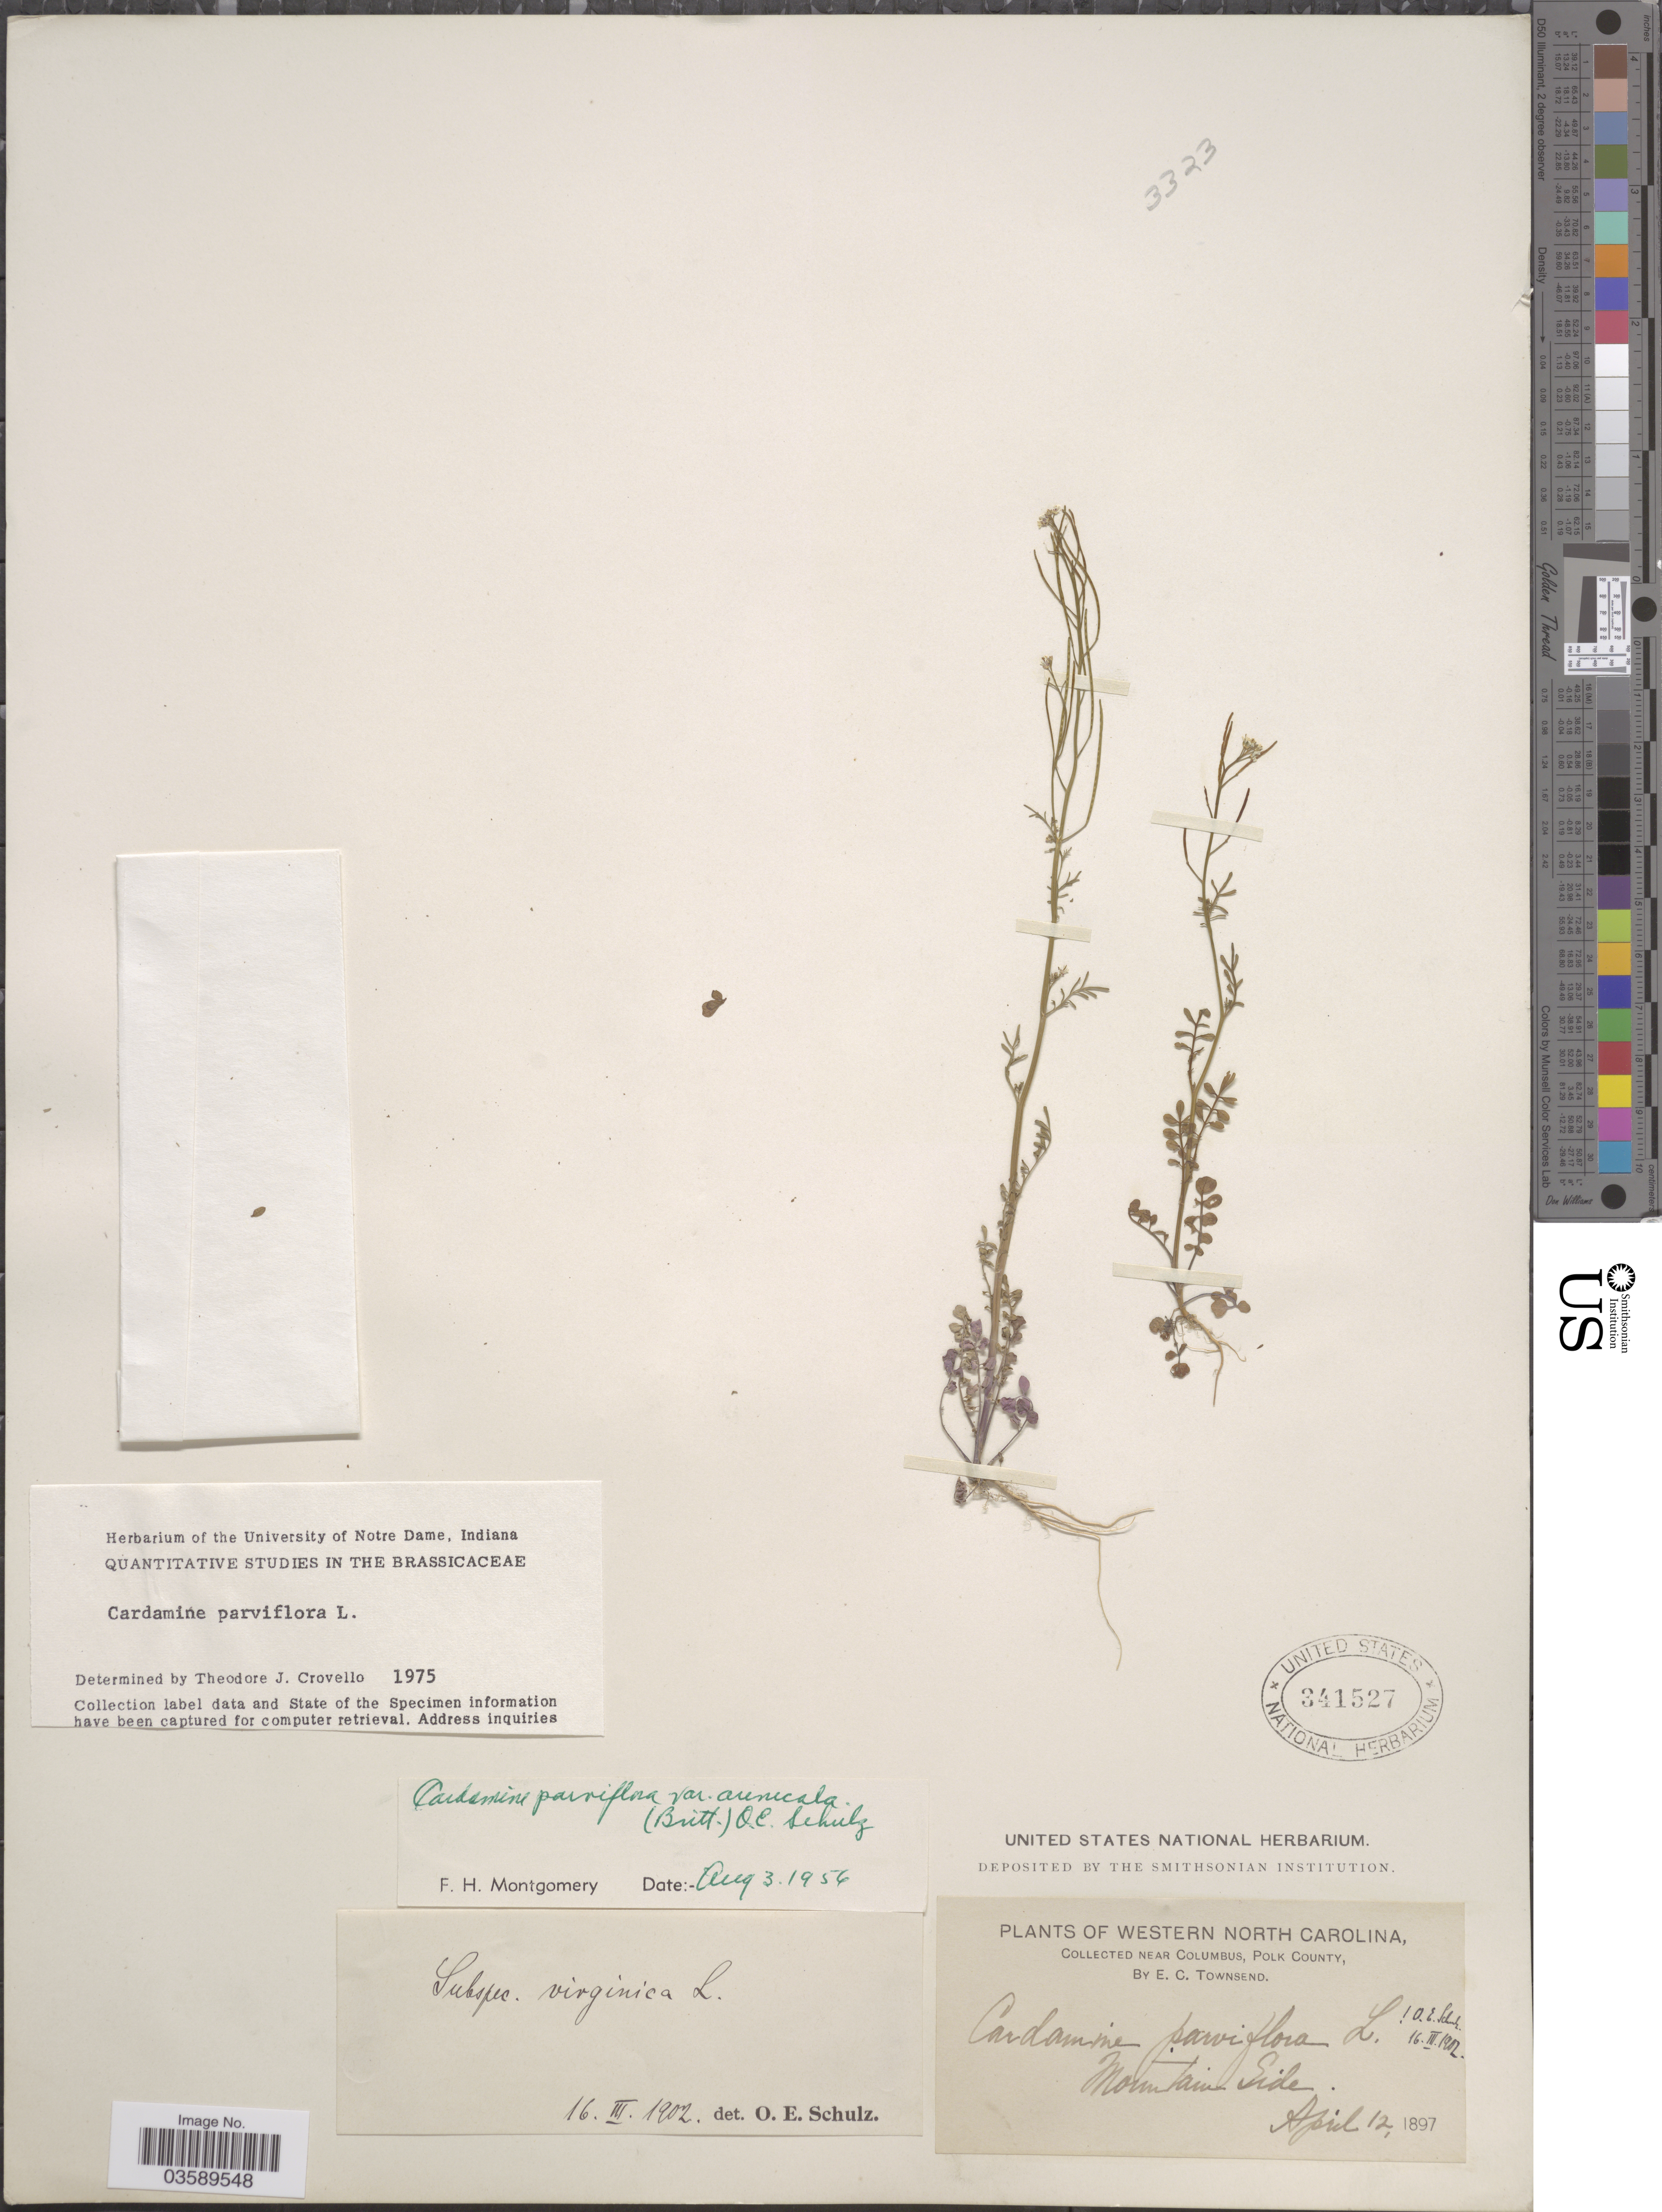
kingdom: Plantae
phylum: Tracheophyta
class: Magnoliopsida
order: Brassicales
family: Brassicaceae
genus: Cardamine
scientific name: Cardamine parviflora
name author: L.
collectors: E. C. Townsend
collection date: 1897-04-12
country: United States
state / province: North Carolina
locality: Western North Carolina. Near Columbus, Polk County. Mountain Side.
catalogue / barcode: US 341527